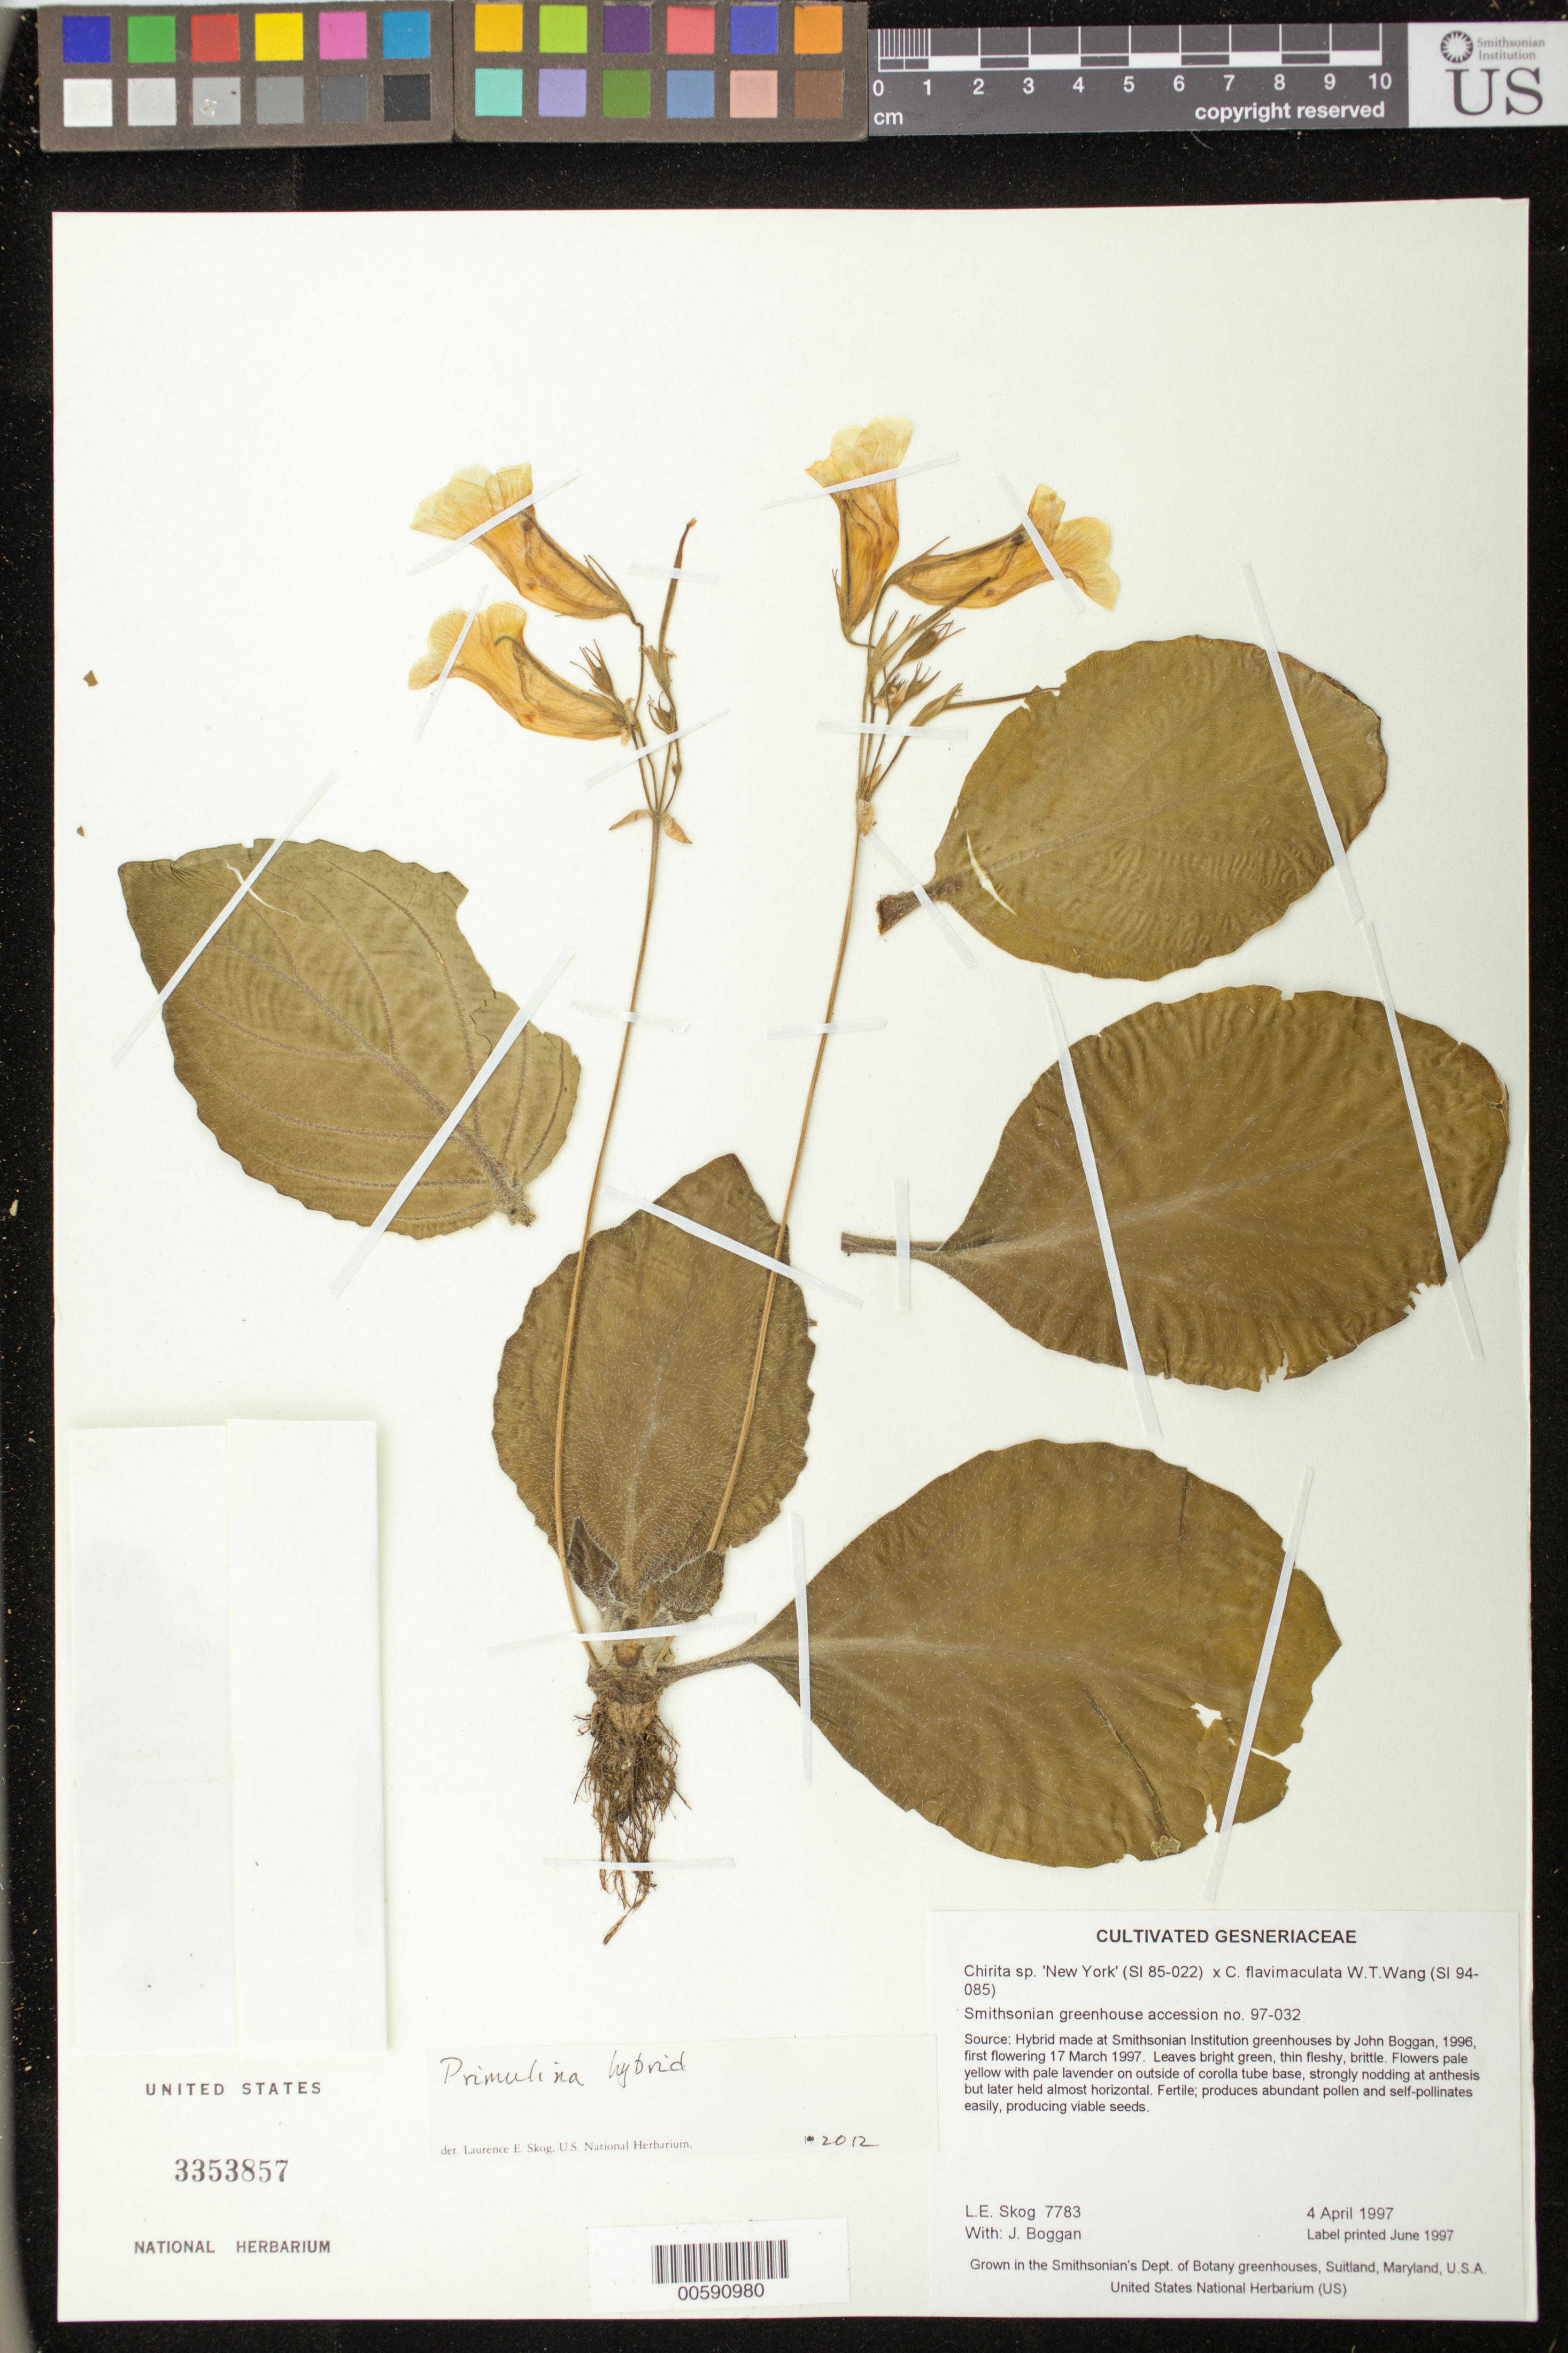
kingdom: Plantae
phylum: Tracheophyta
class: Magnoliopsida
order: Lamiales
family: Gesneriaceae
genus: Primulina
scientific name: Primulina hybrid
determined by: Skog, Laurence E.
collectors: L. E. Skog & J. K. Boggan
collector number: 7783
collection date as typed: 04 Apr 1997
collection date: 1997-04-04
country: United States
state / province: Maryland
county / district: Prince George's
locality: Grown in the Smithsonian's Dept. of Botany greenhouses, Suitland, Maryland, U.S.A.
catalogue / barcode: US 3353857